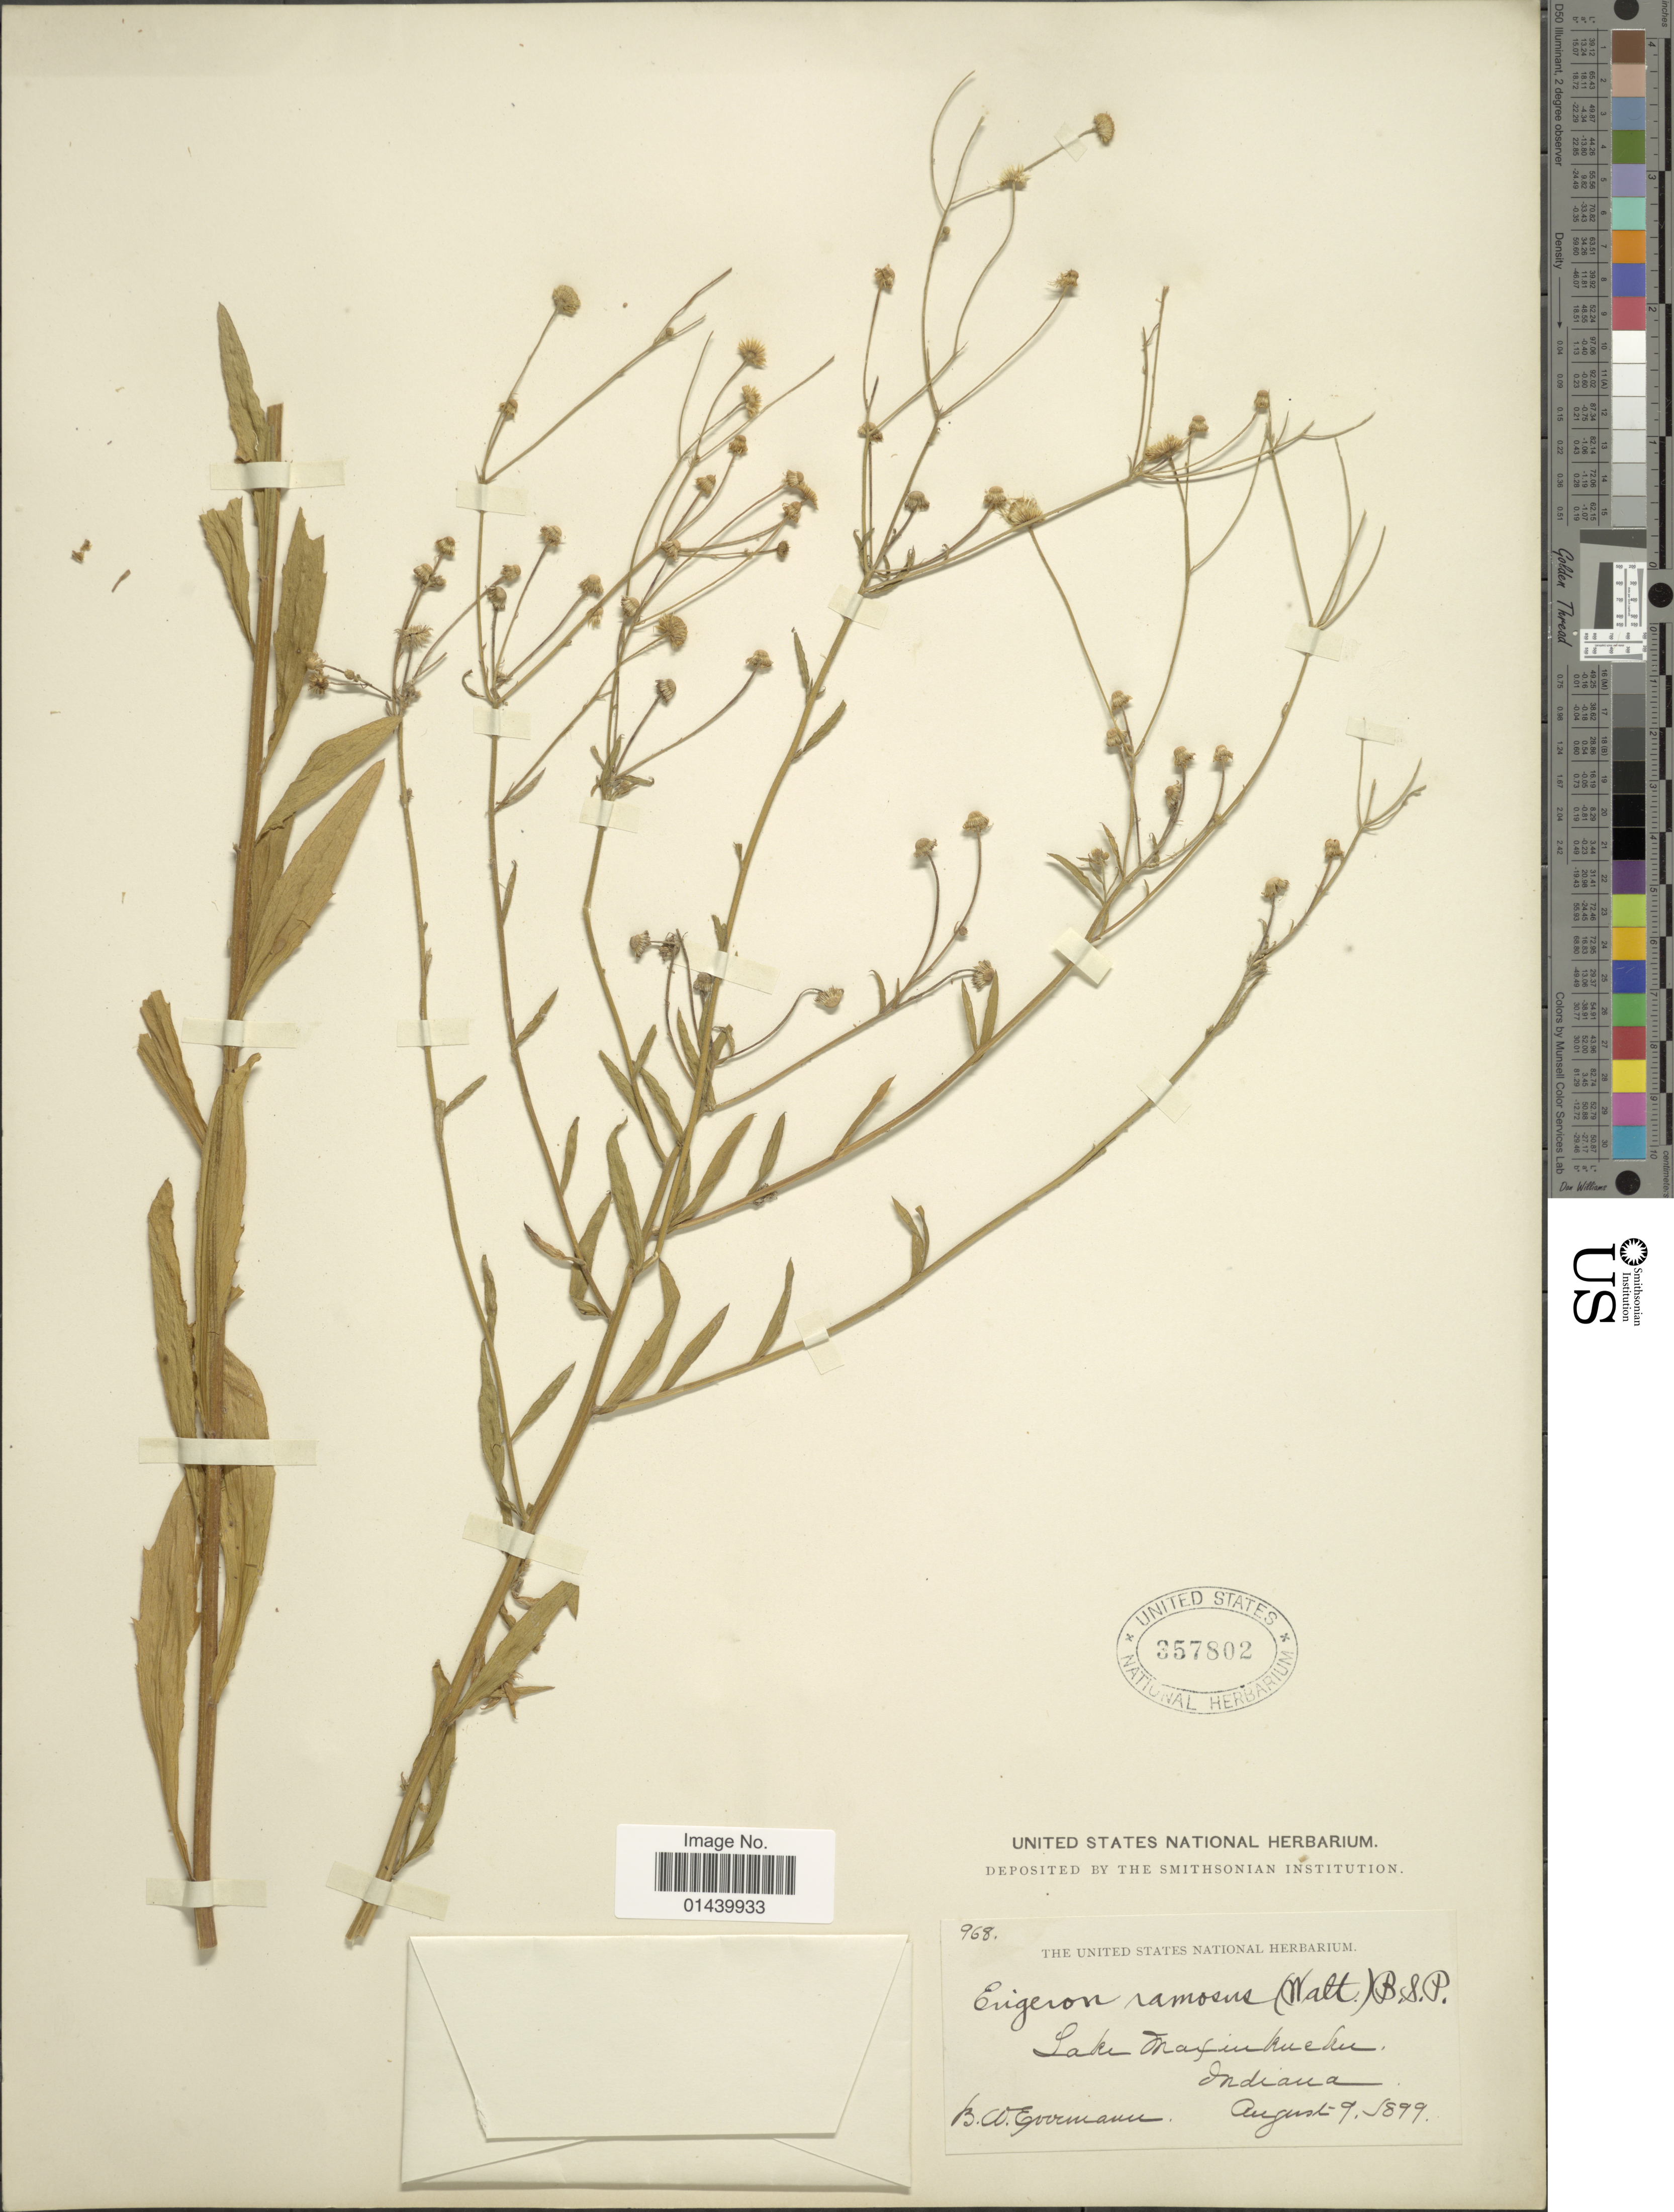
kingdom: Plantae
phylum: Tracheophyta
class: Magnoliopsida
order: Asterales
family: Asteraceae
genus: Erigeron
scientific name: Erigeron strigosus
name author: Muhl. ex Willd.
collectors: B. W. Evermann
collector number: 968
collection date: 1899-08-09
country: United States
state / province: Indiana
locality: Lake Maxinkuckee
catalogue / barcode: US 357802